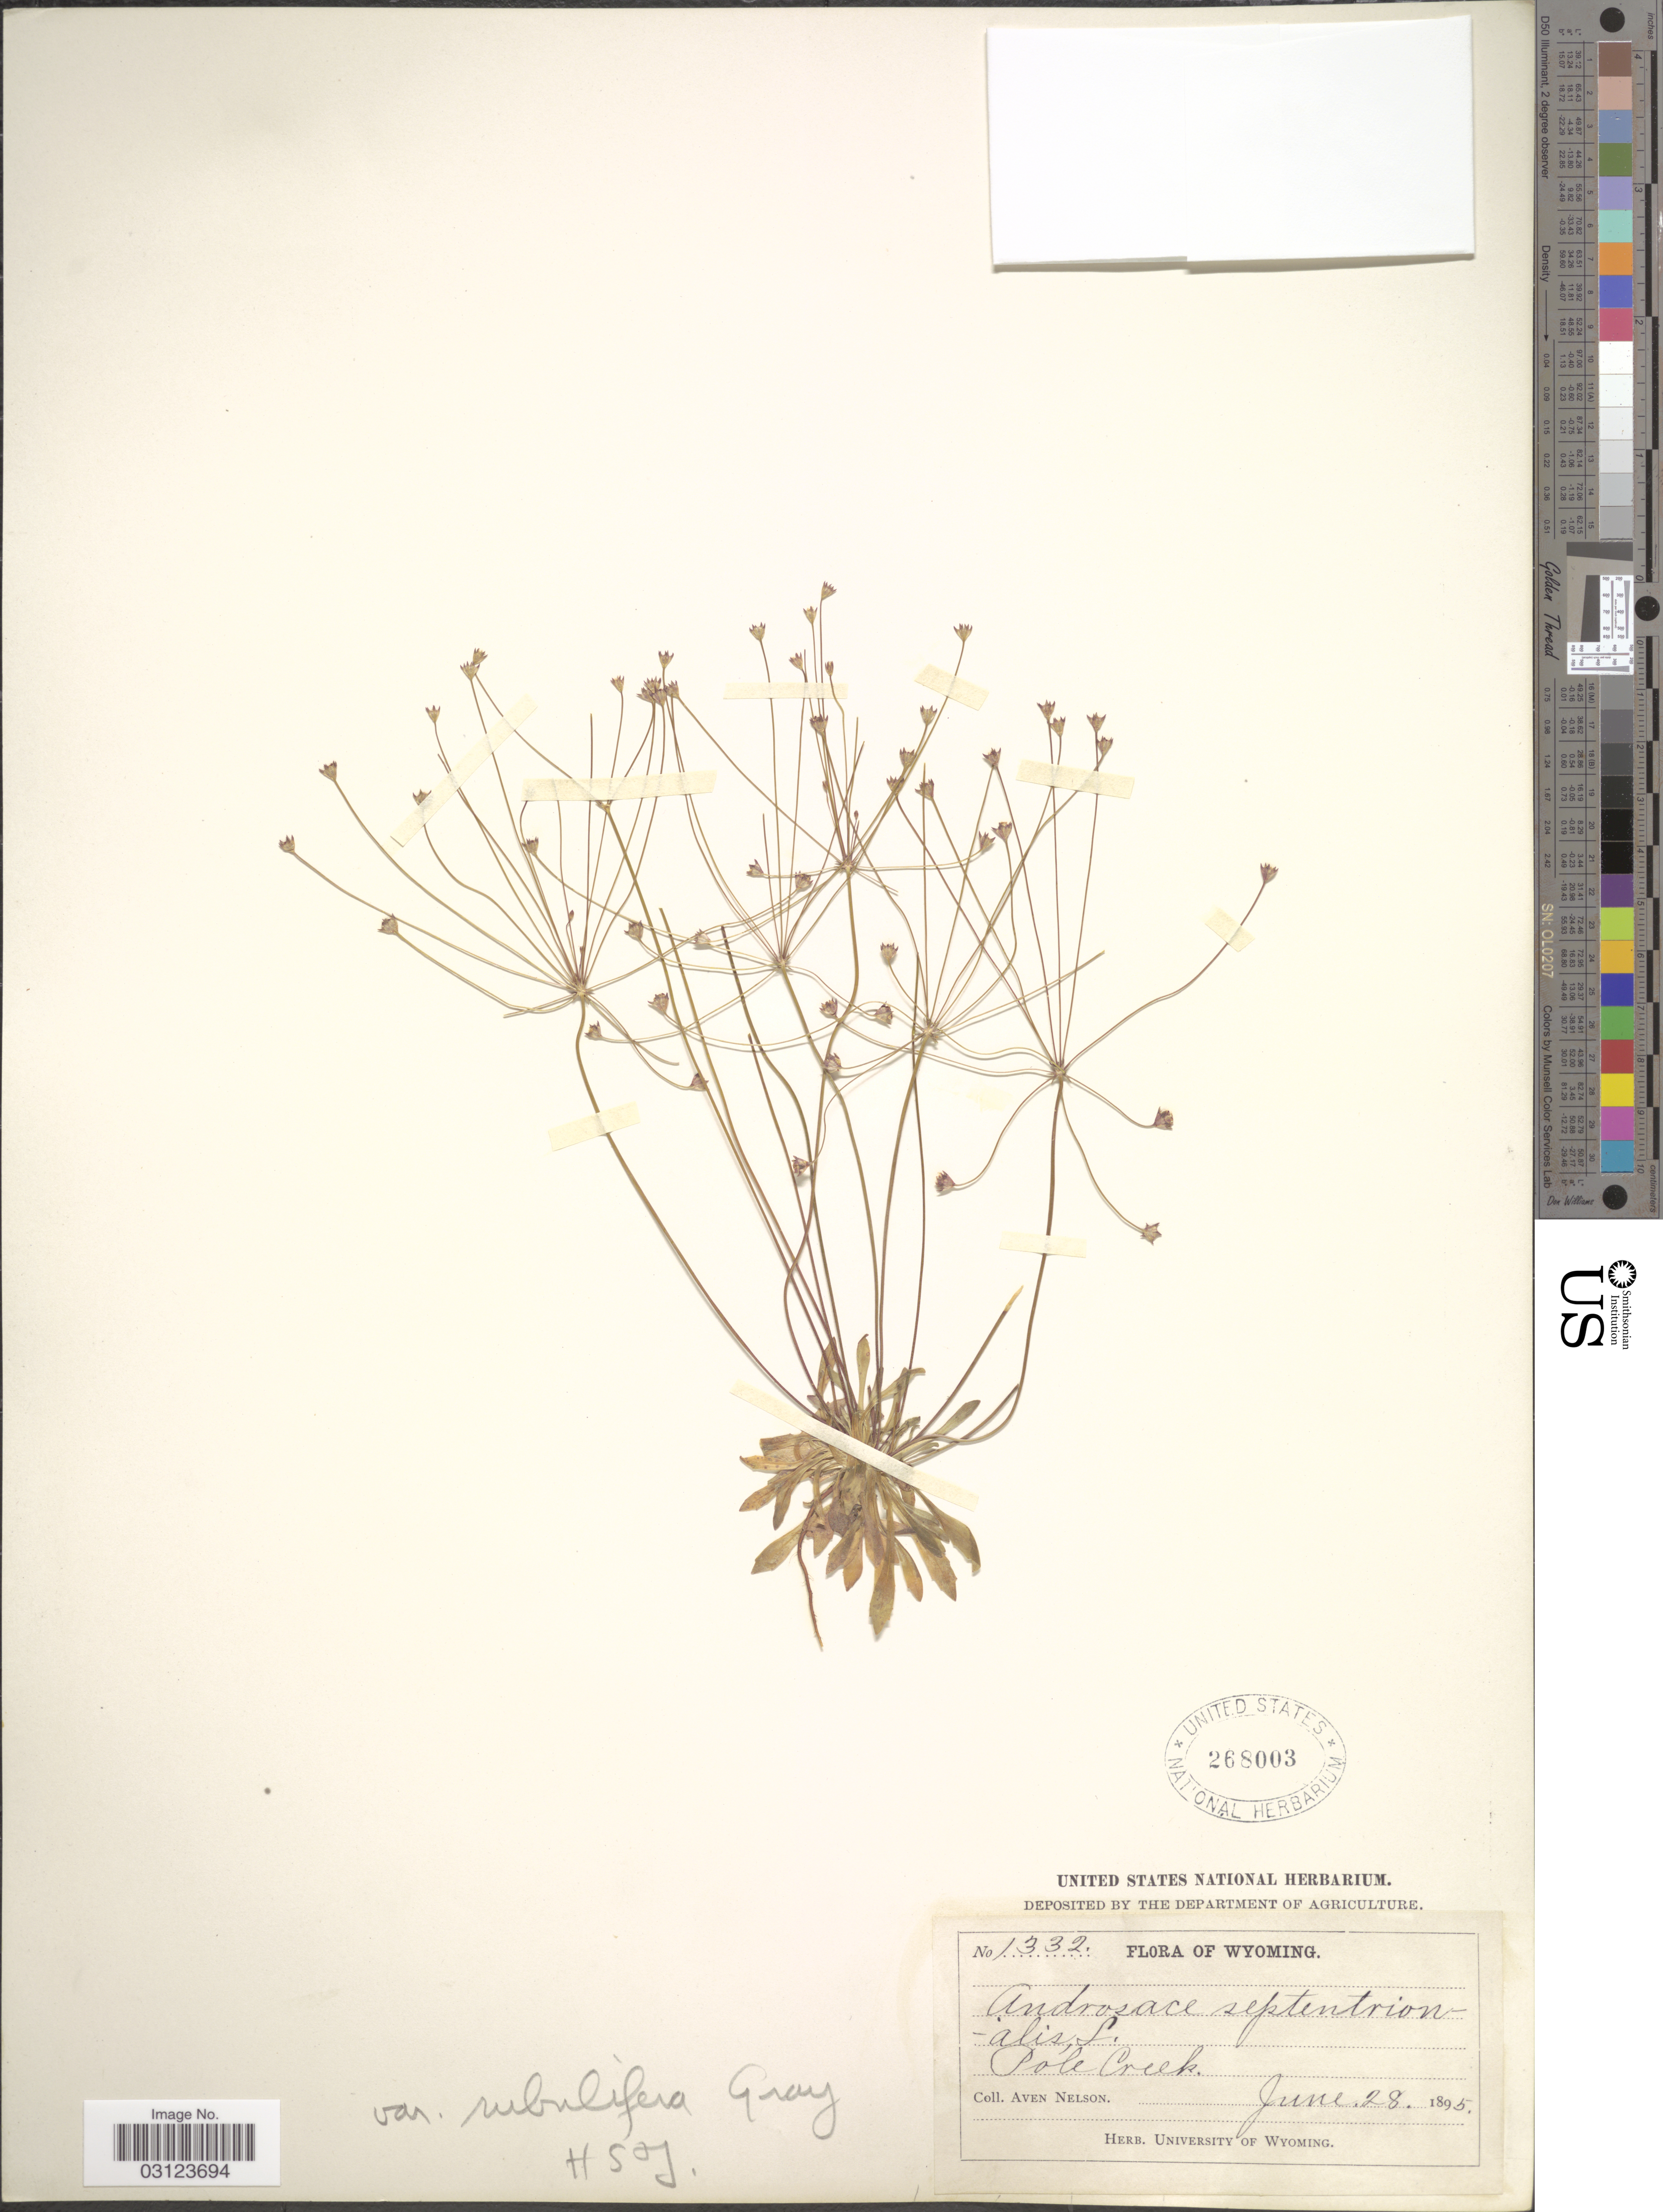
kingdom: Plantae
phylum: Tracheophyta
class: Magnoliopsida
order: Ericales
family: Primulaceae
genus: Androsace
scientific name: Androsace septentrionalis subsp. subulifera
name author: (A. Gray) G.T. Robbins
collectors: A. Nelson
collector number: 1332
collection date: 1895-06-28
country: United States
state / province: Wyoming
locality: Pole Creek.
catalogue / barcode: US 268003